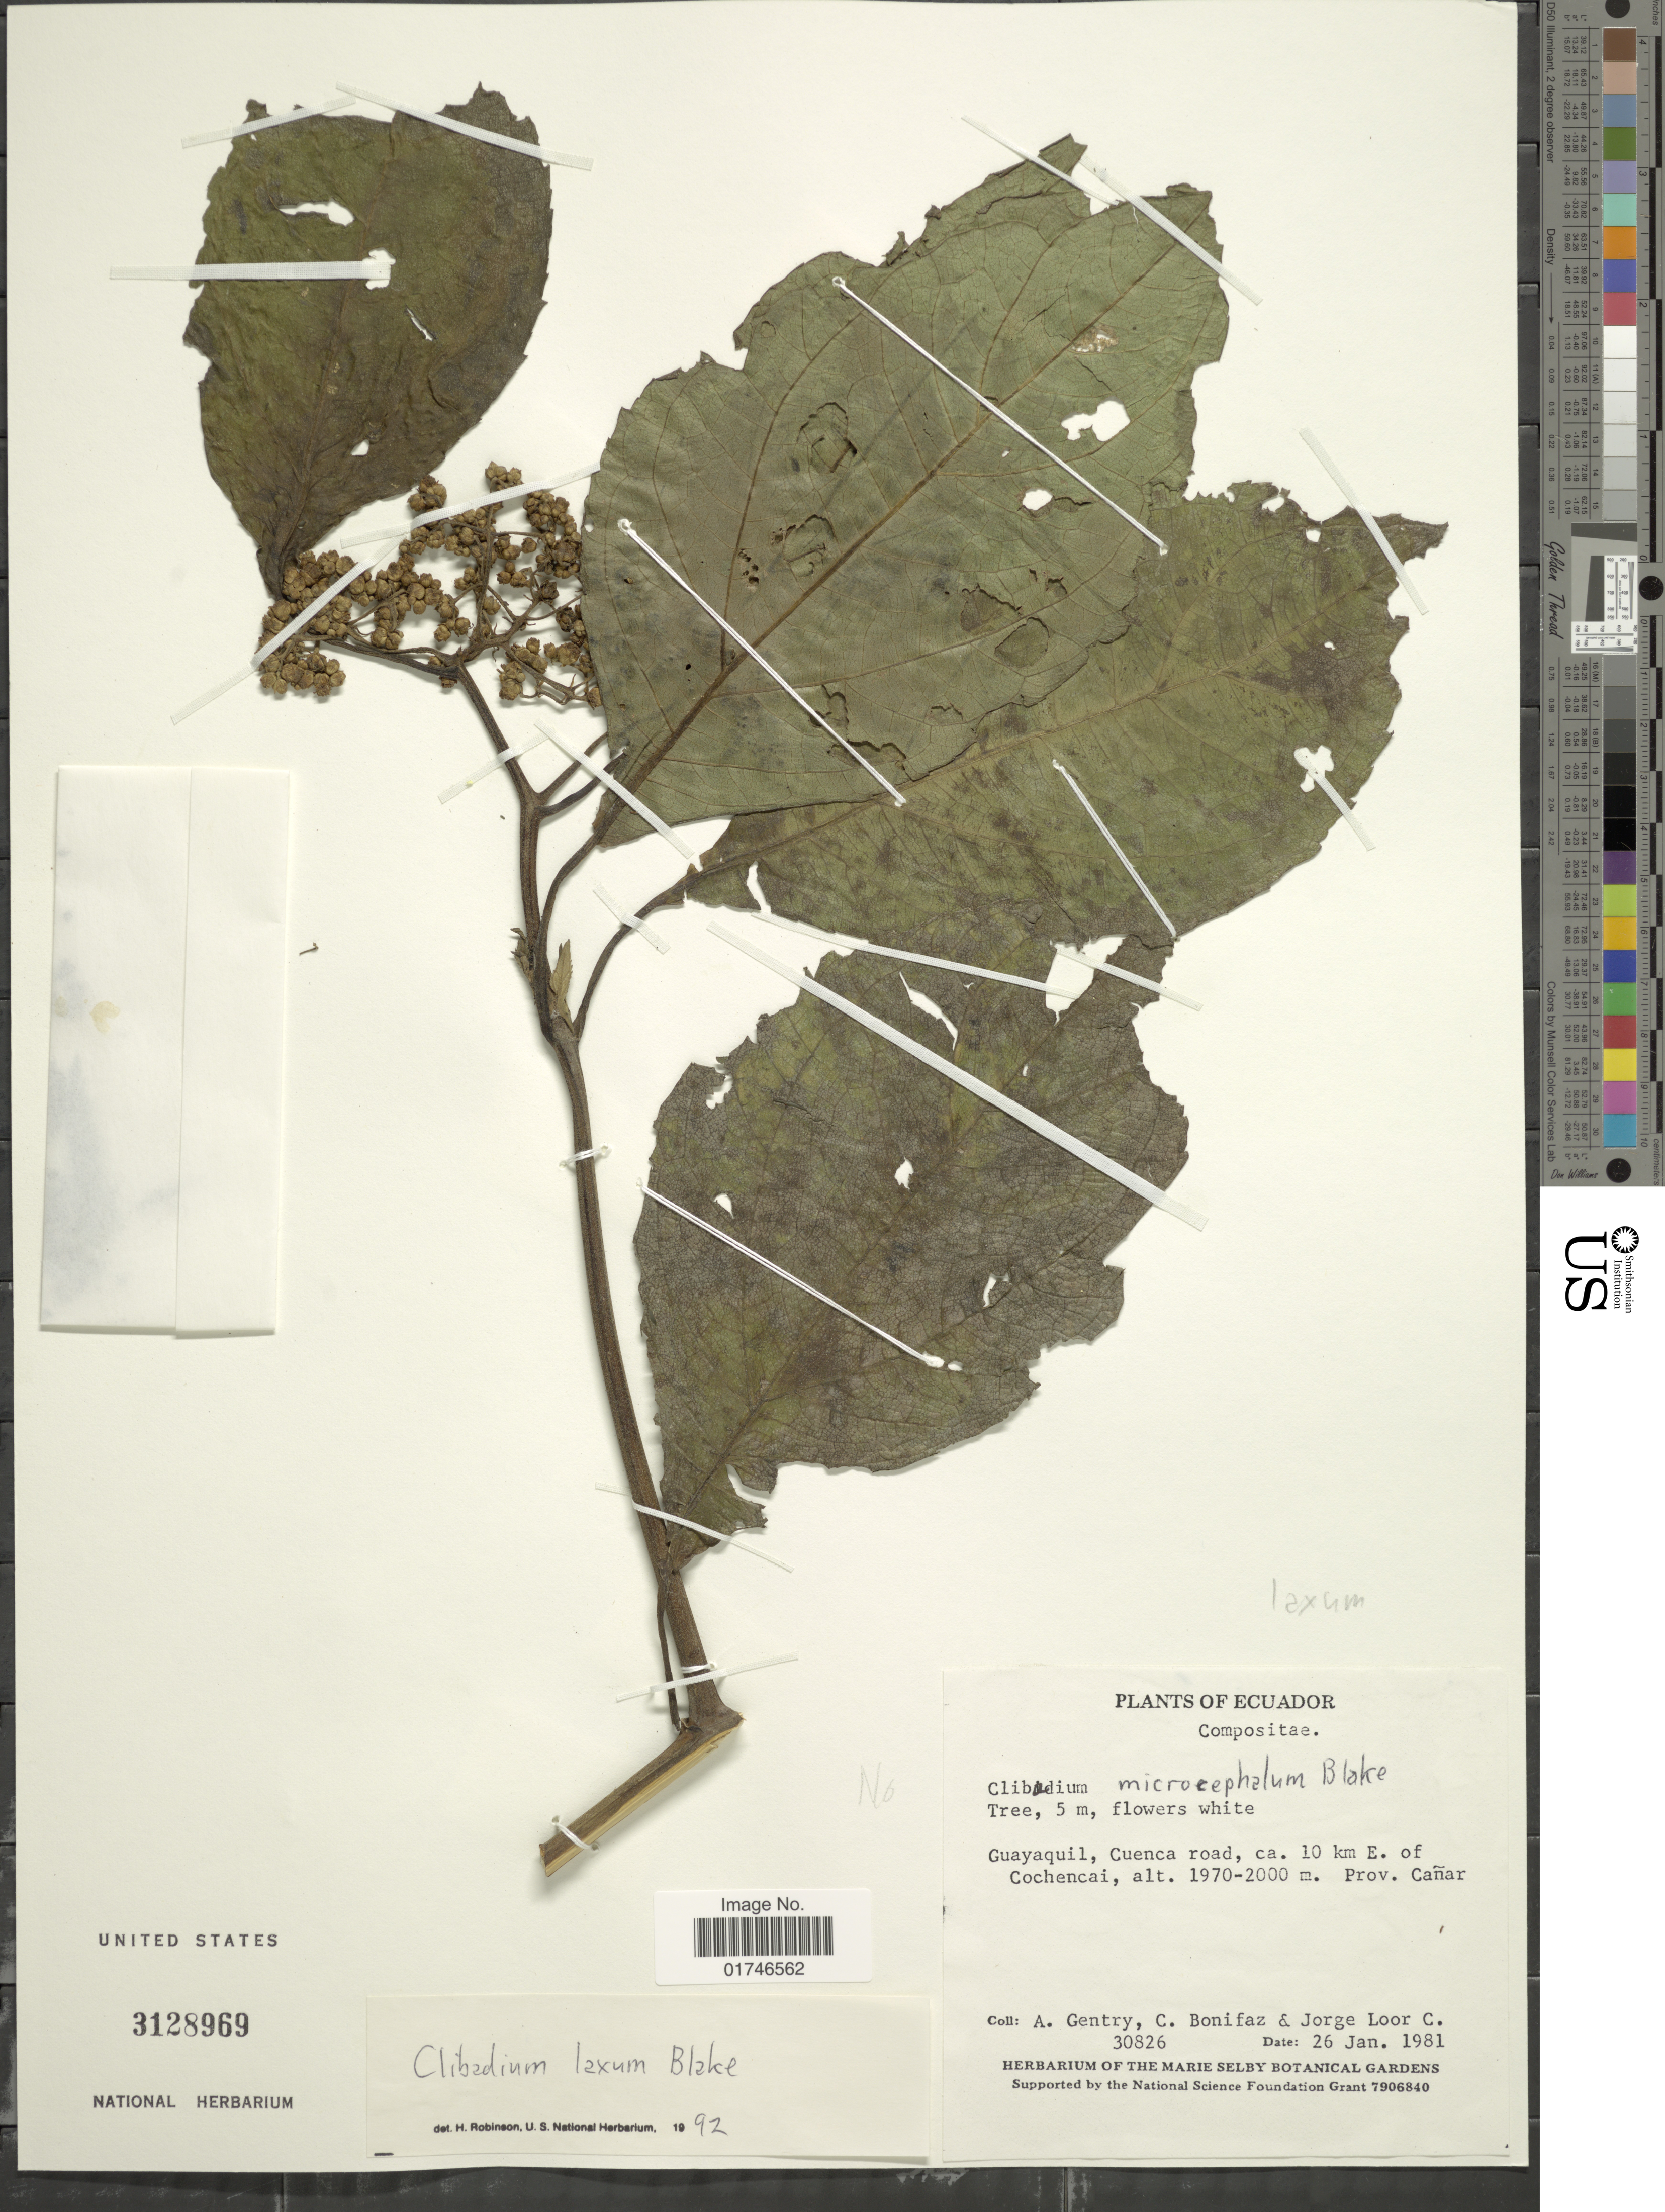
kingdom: Plantae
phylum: Tracheophyta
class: Magnoliopsida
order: Asterales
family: Asteraceae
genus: Clibadium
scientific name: Clibadium laxum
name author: S.F. Blake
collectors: A. H. Gentry, C. Bonifaz & J. Loor C.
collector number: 30826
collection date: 1981-01-26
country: Ecuador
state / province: Cañar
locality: Guayaquil, Cuenca road, ca. 10 km E. of Cochencai, Prov.Canar.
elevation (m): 1970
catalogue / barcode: US 3128969